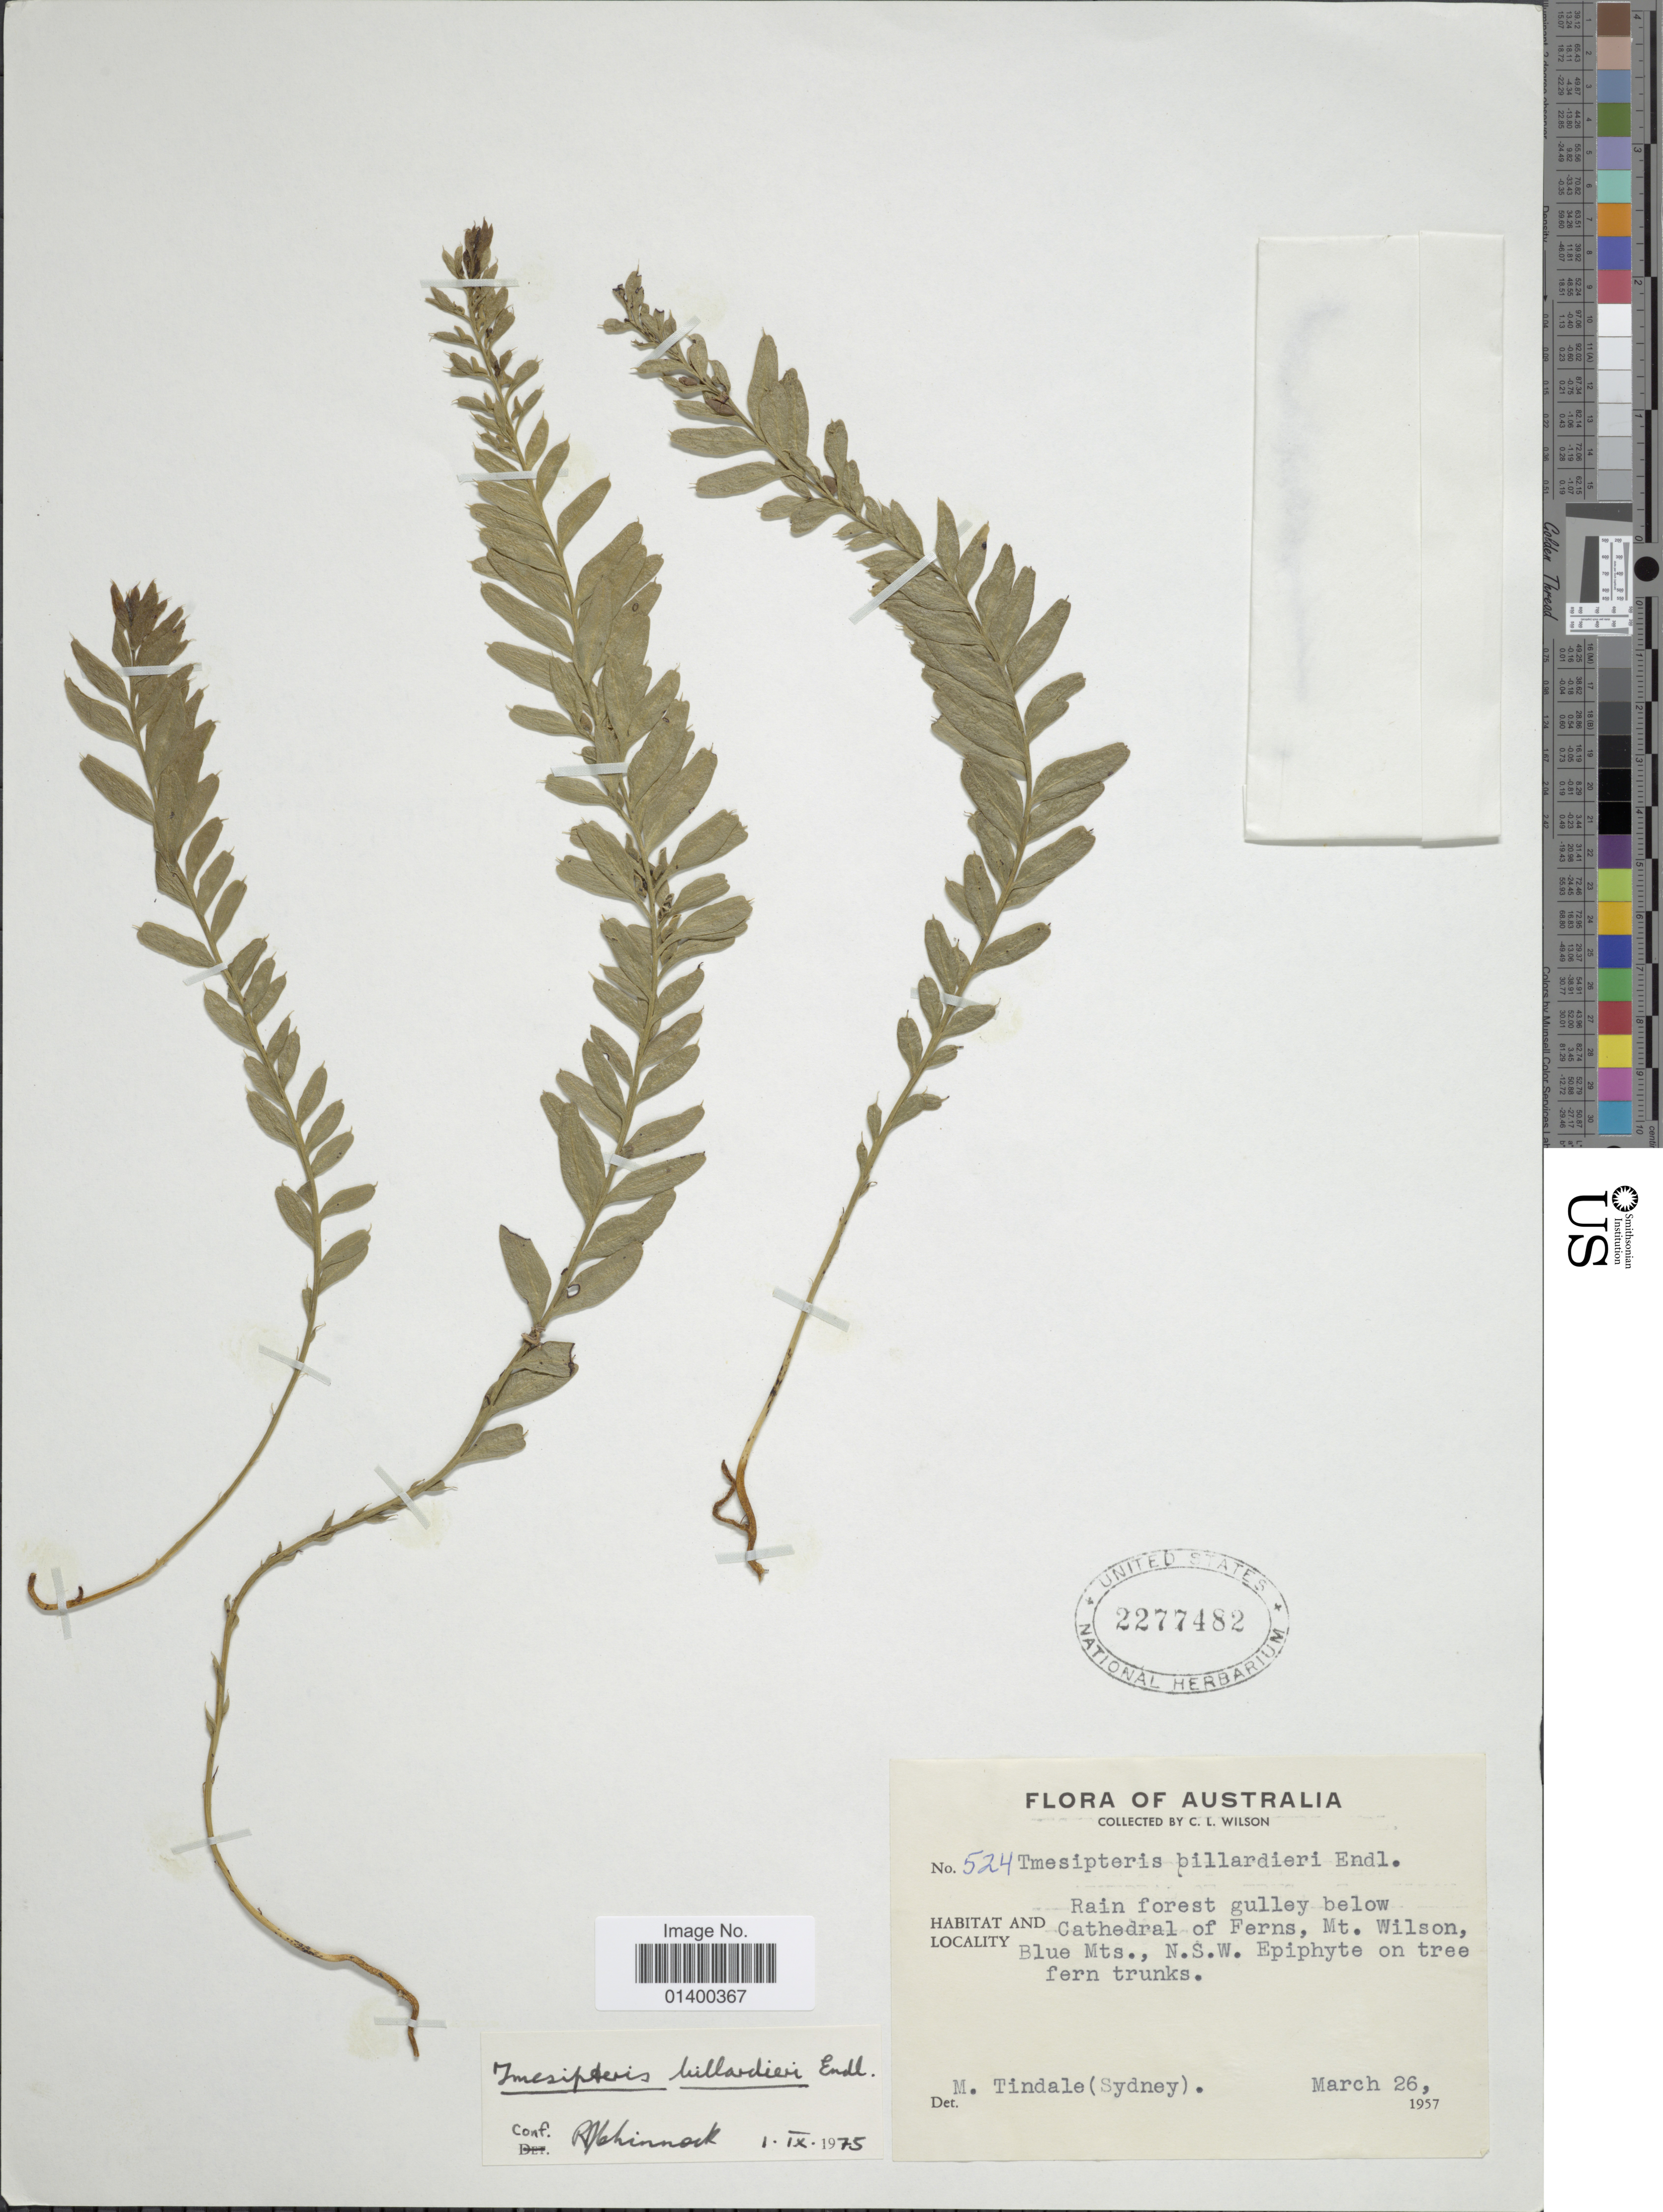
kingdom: Plantae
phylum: Tracheophyta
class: Polypodiopsida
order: Psilotales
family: Psilotaceae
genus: Tmesipteris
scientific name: Tmesipteris billardieri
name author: Endl.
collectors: C. L. Wilson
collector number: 524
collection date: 1957-03-26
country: Australia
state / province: New South Wales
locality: Rain forest gulley below Cathedral of Ferns, Mt. Wilson, Blue Mts.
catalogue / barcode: US 2277482